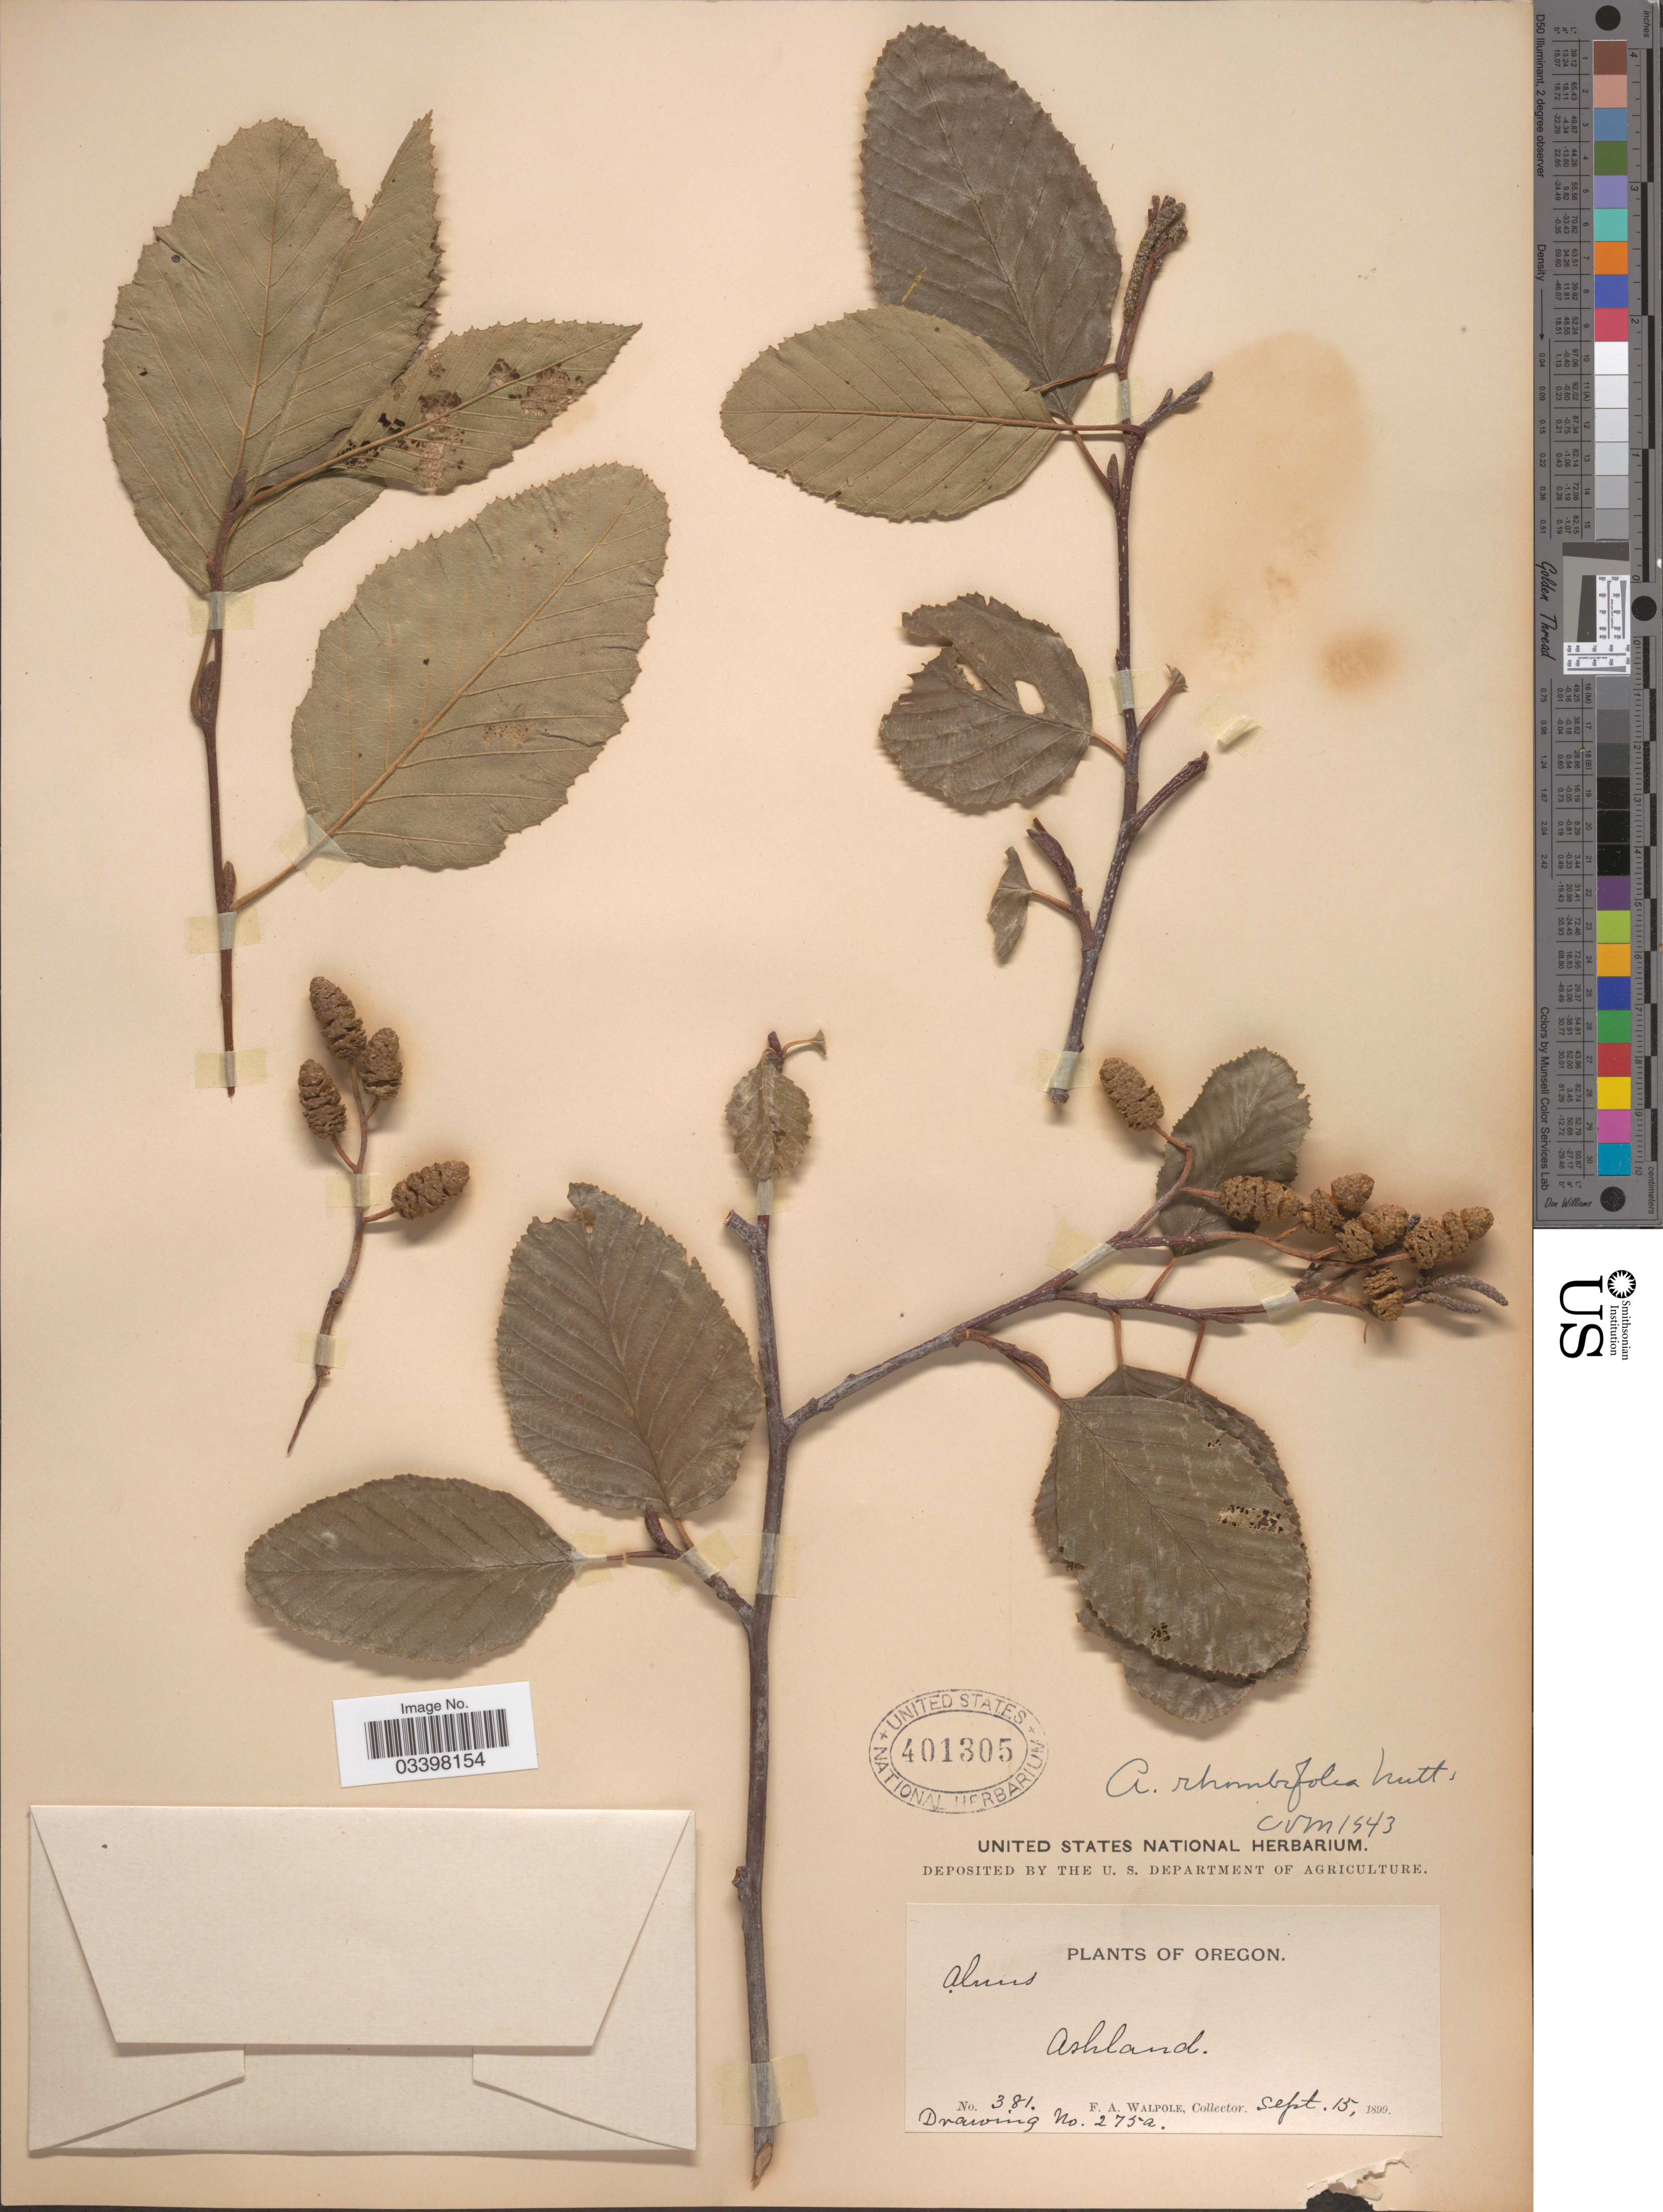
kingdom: Plantae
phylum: Tracheophyta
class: Magnoliopsida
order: Fagales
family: Betulaceae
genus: Alnus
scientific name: Alnus rhombifolia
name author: Nutt.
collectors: F. Walpole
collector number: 381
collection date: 1899-09-15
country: United States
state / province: Oregon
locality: Ashland.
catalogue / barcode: US 401305